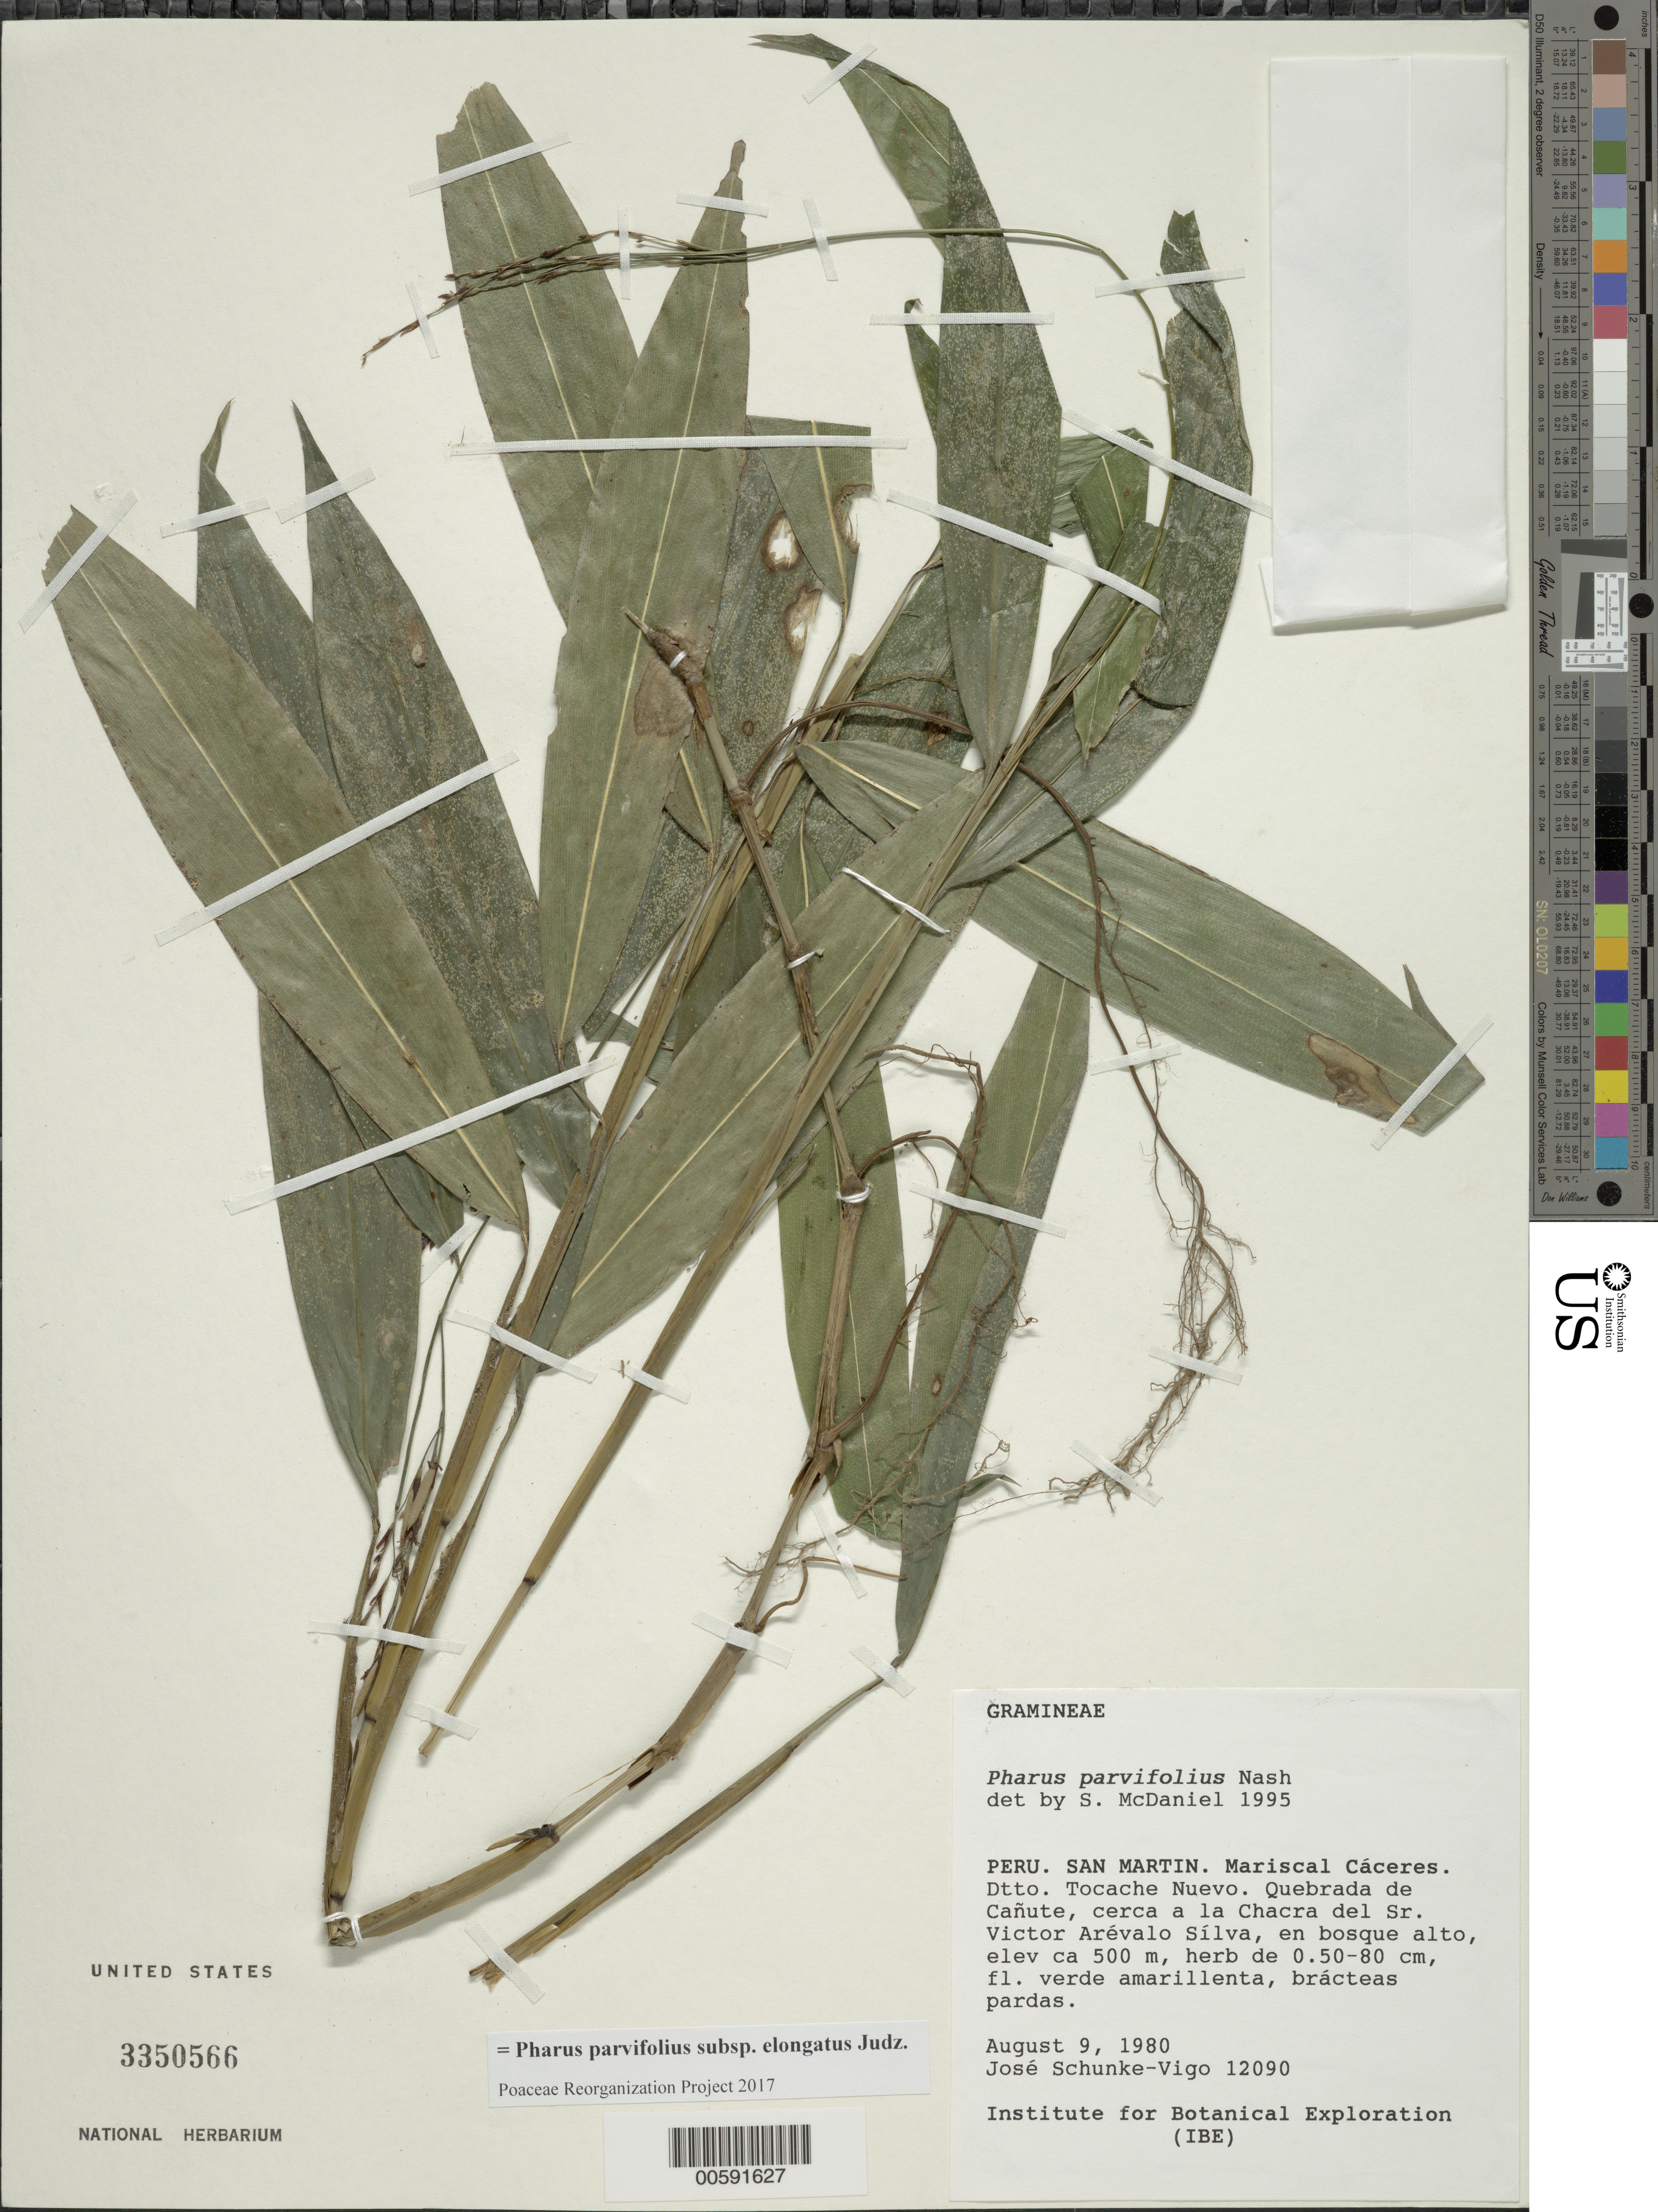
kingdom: Plantae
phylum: Tracheophyta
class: Liliopsida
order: Poales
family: Poaceae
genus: Pharus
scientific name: Pharus parvifolius subsp. elongatus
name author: Judz.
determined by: Poaceae Reorganization Project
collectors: J. Schunke Vigo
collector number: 12090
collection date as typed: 09 Aug 1980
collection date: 1980-08-09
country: Peru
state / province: San Martín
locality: Mariscal caceres, tocache nuevo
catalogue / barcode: US 3350566